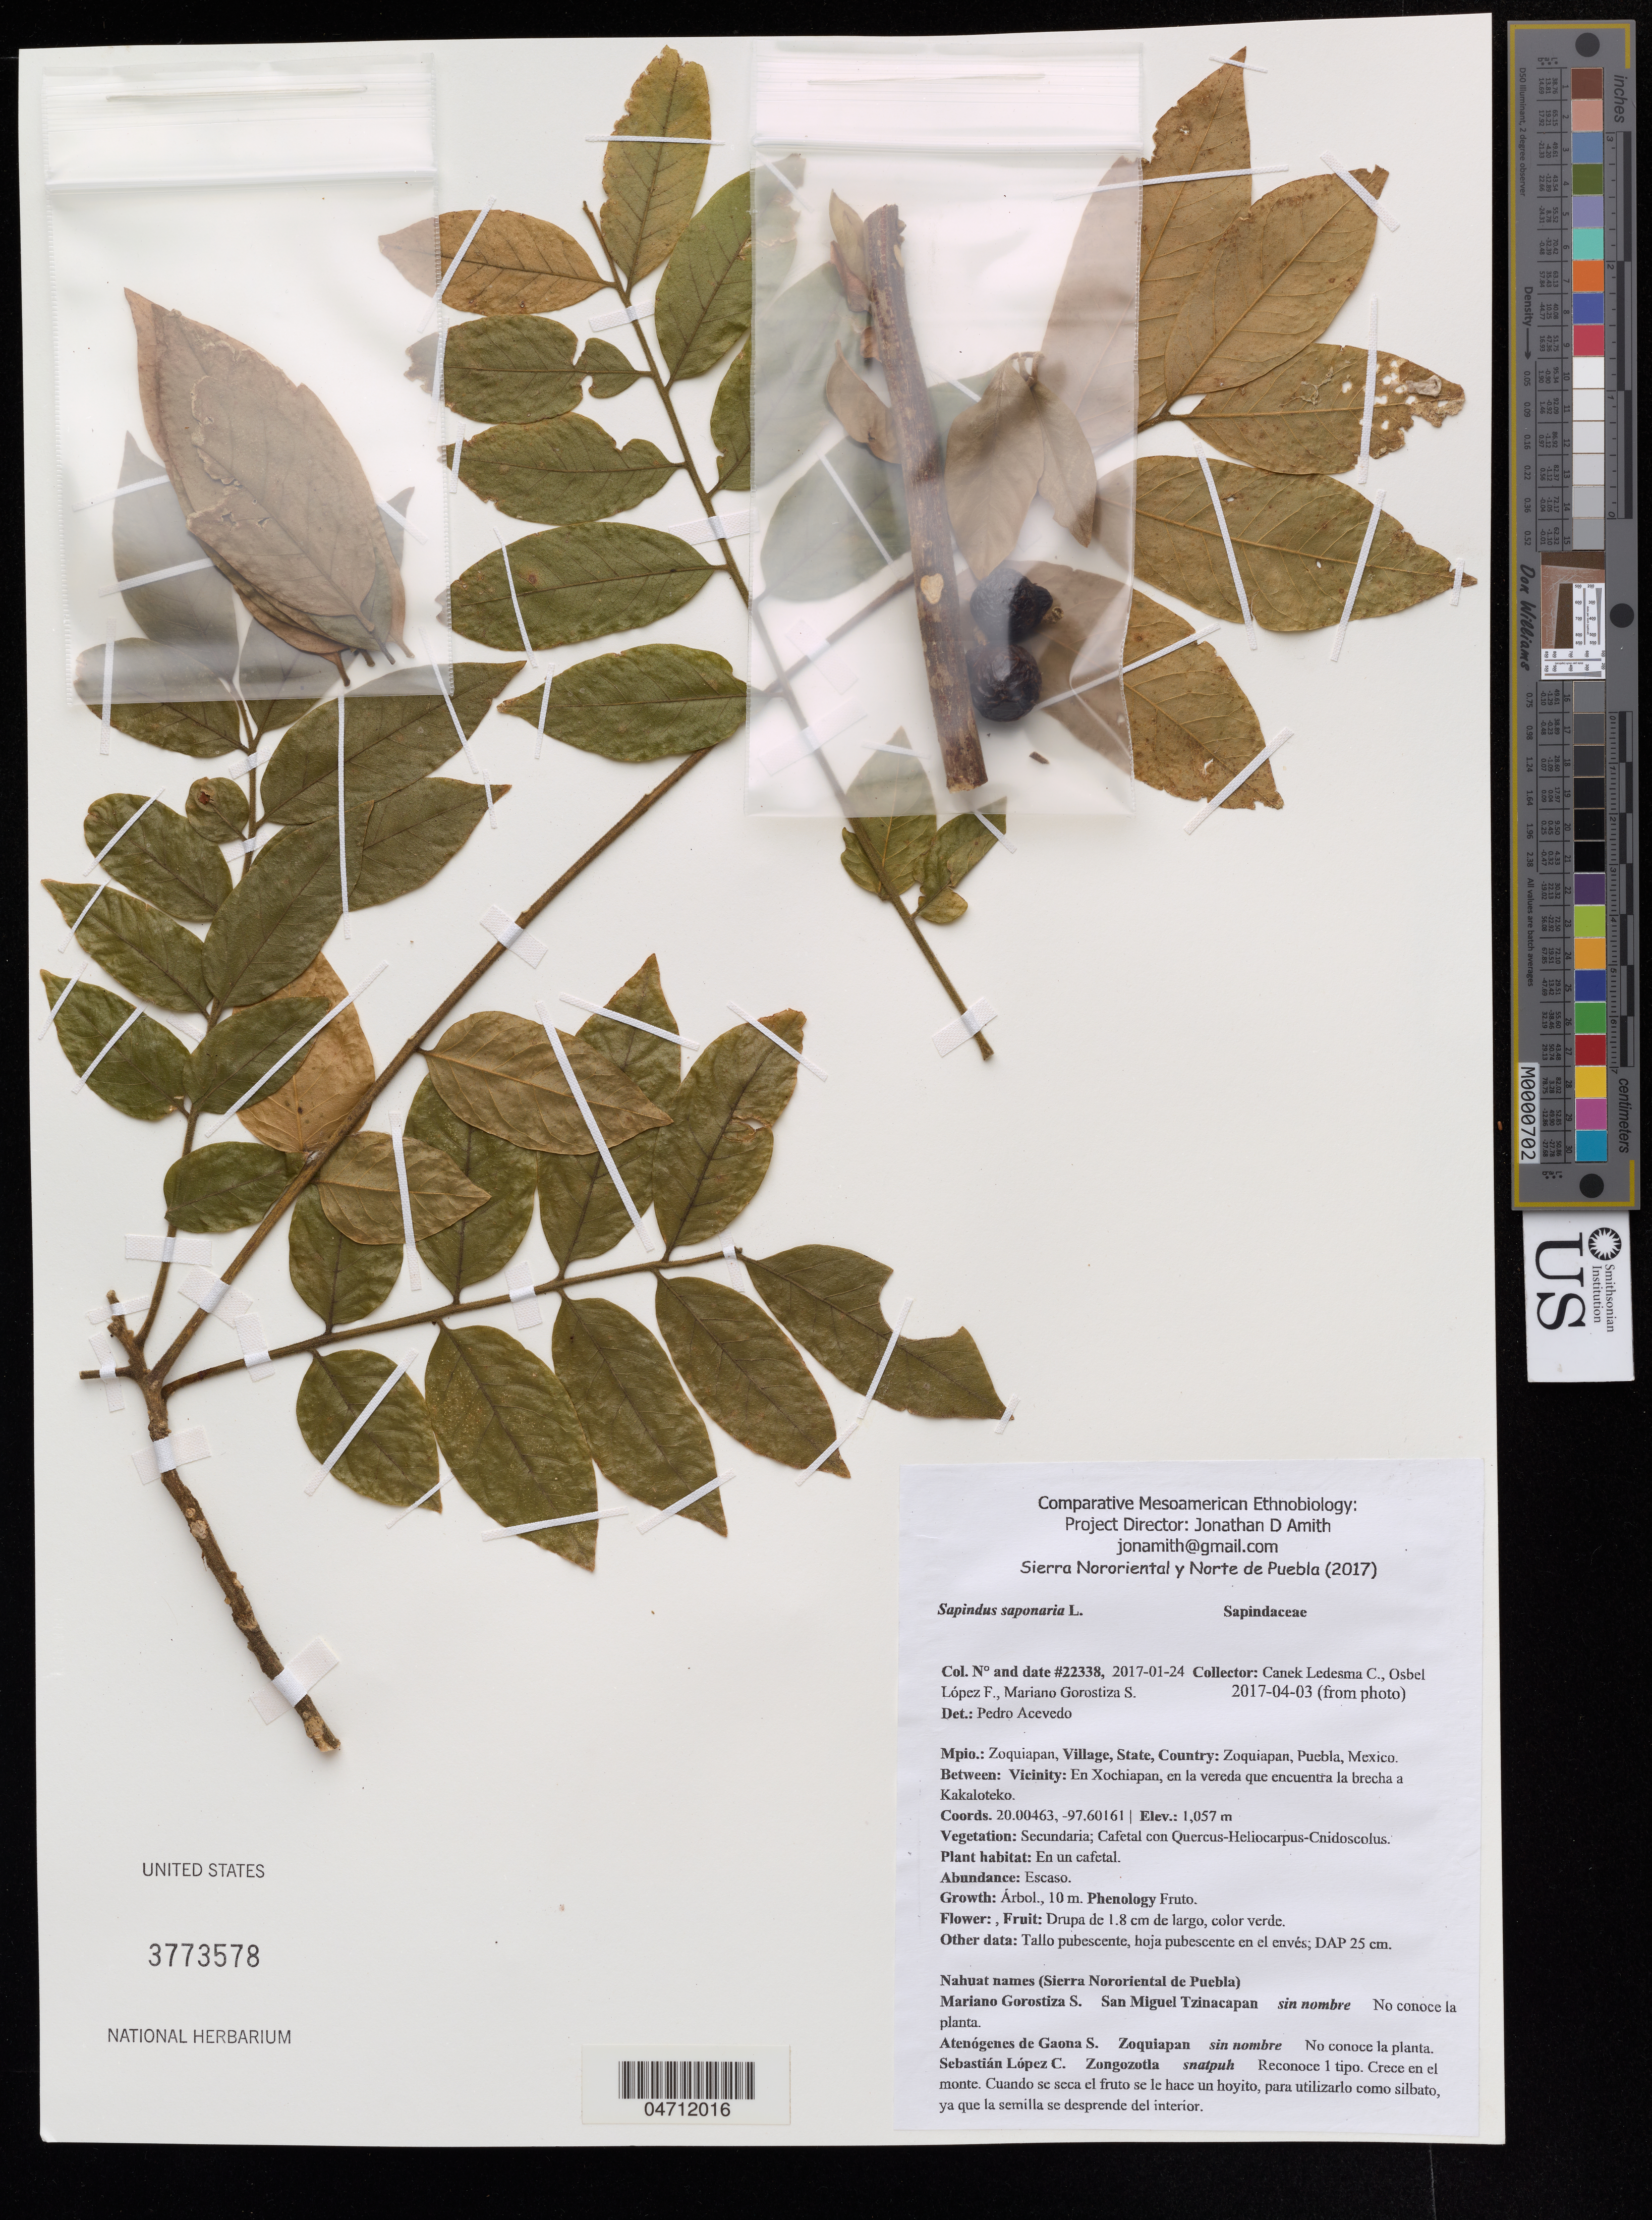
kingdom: Plantae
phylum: Tracheophyta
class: Magnoliopsida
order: Sapindales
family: Sapindaceae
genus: Sapindus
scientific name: Sapindus saponaria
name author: L.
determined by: Acevedo-Rodríguez, P., (BOT), Smithsonian Institution - National Museum of Natural History (UNITED STATES)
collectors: Canek Ledesma C., O. López Francisco & M. Gorostiza S.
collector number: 22338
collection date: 2017-01-24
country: Mexico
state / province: Puebla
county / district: Zoquiapan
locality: Zoquiapan, En Xochiapan, en la vereda que encuentra la brecha a Kakaloteko.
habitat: En un cafetal.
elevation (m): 1057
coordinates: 20.00463, -97.60161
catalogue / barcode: US 3773578